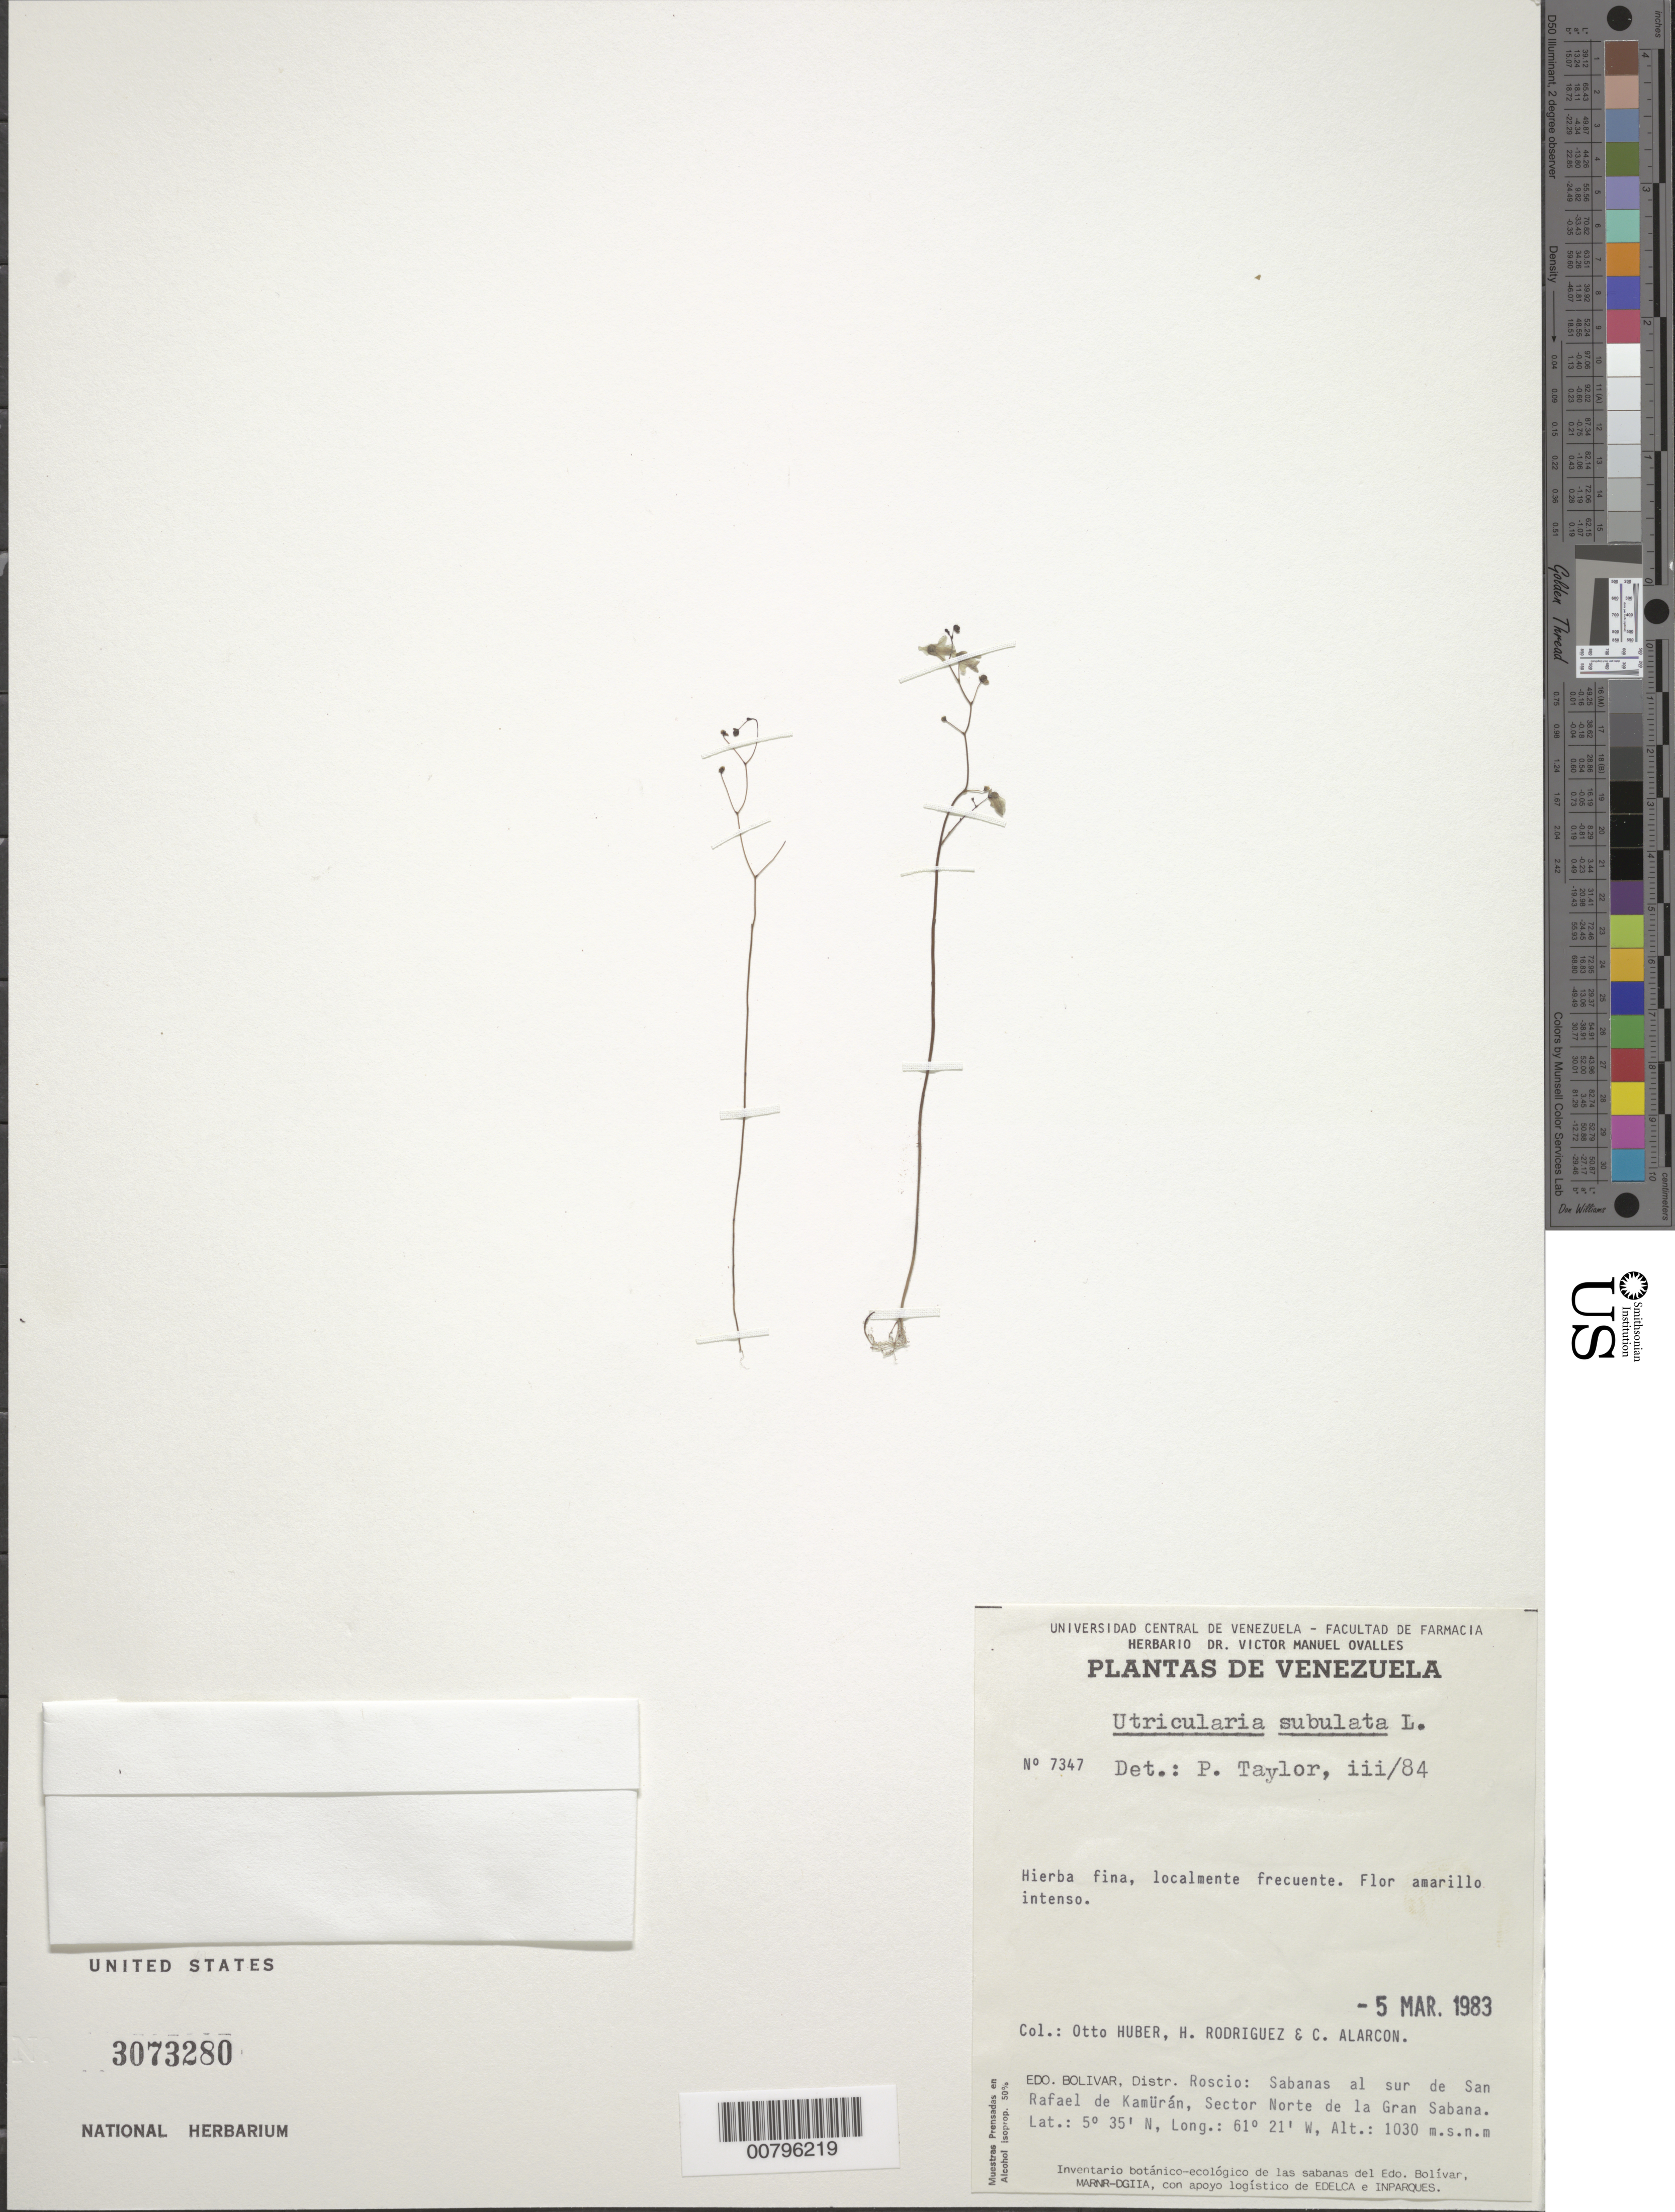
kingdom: Plantae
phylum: Tracheophyta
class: Magnoliopsida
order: Lamiales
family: Lentibulariaceae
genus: Utricularia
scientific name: Utricularia subulata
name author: L.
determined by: Taylor, P.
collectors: O. Huber, H. Rodriguez & C. Alarcon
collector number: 7347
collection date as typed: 5-Mar-83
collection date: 1983-03-05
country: Venezuela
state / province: Bolívar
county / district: Roscio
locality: San Rafael de Kamuran, S of, sector N de la Gran Sabana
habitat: Savana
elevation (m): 1030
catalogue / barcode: US 3073280